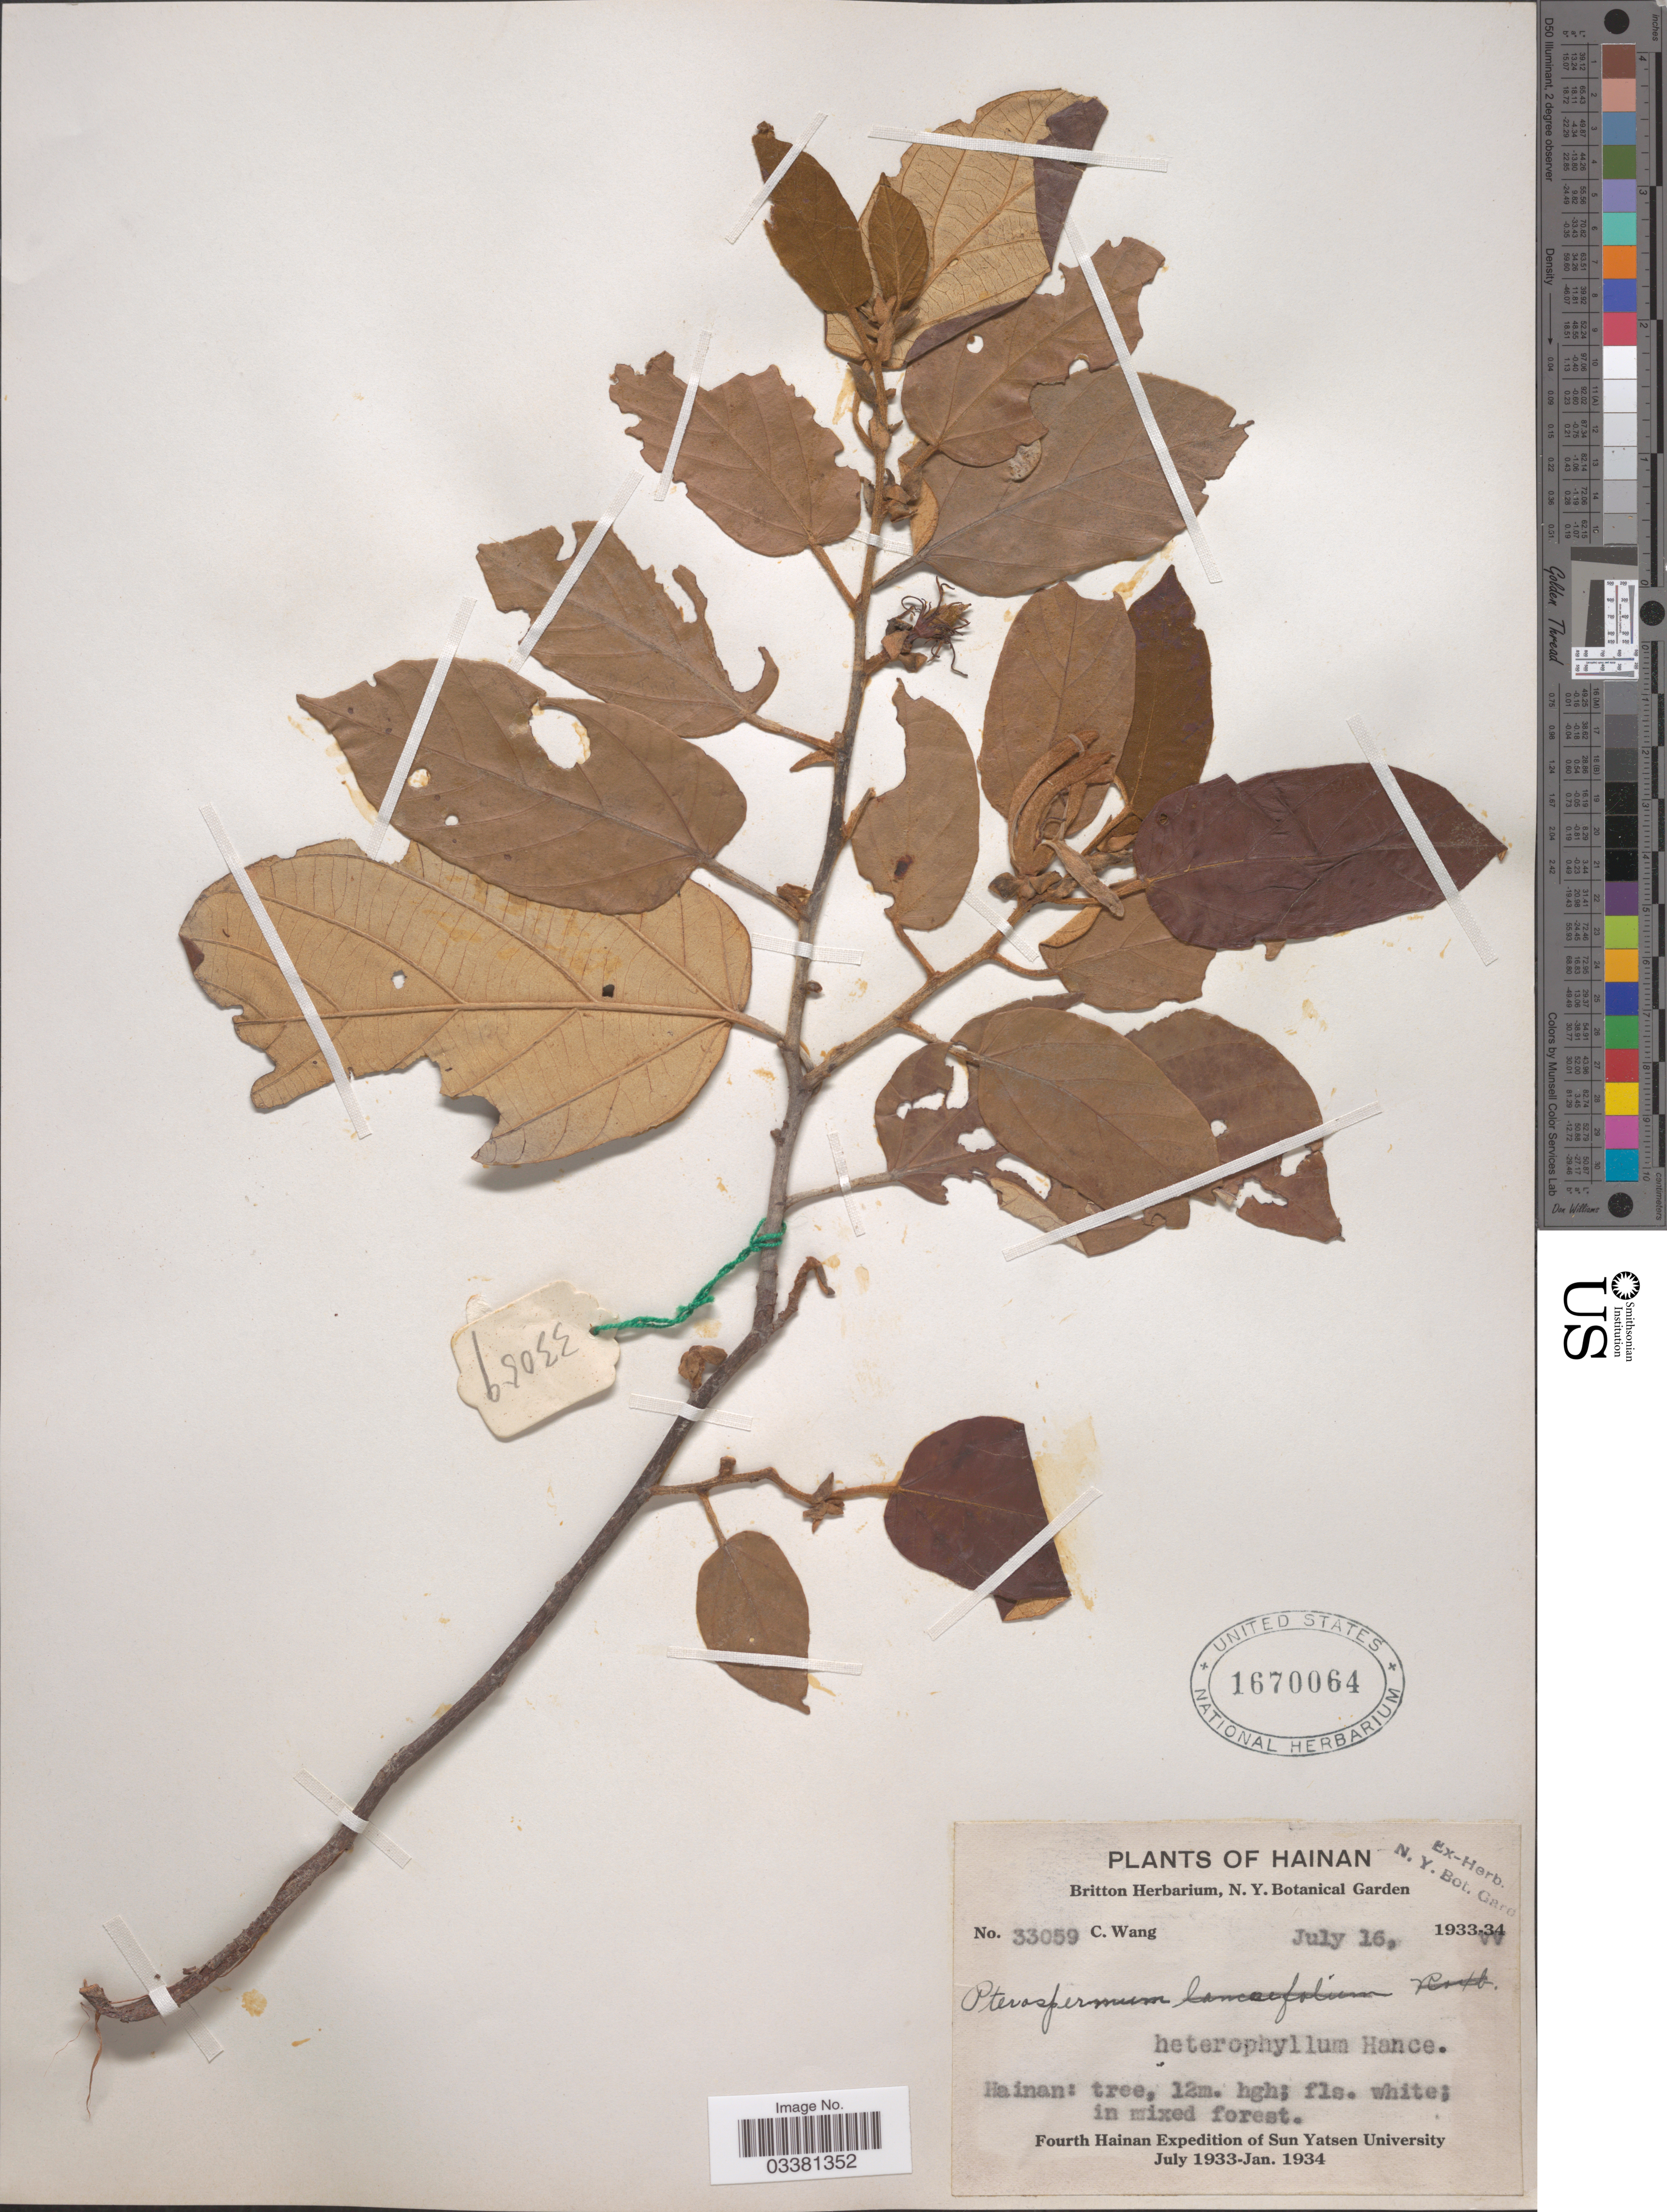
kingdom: Plantae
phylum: Tracheophyta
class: Magnoliopsida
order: Malvales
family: Malvaceae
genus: Pterospermum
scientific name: Pterospermum heterophyllum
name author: Hance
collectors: C. Wang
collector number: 33059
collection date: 1933-07-16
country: China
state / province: Hainan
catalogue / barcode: US 1670064